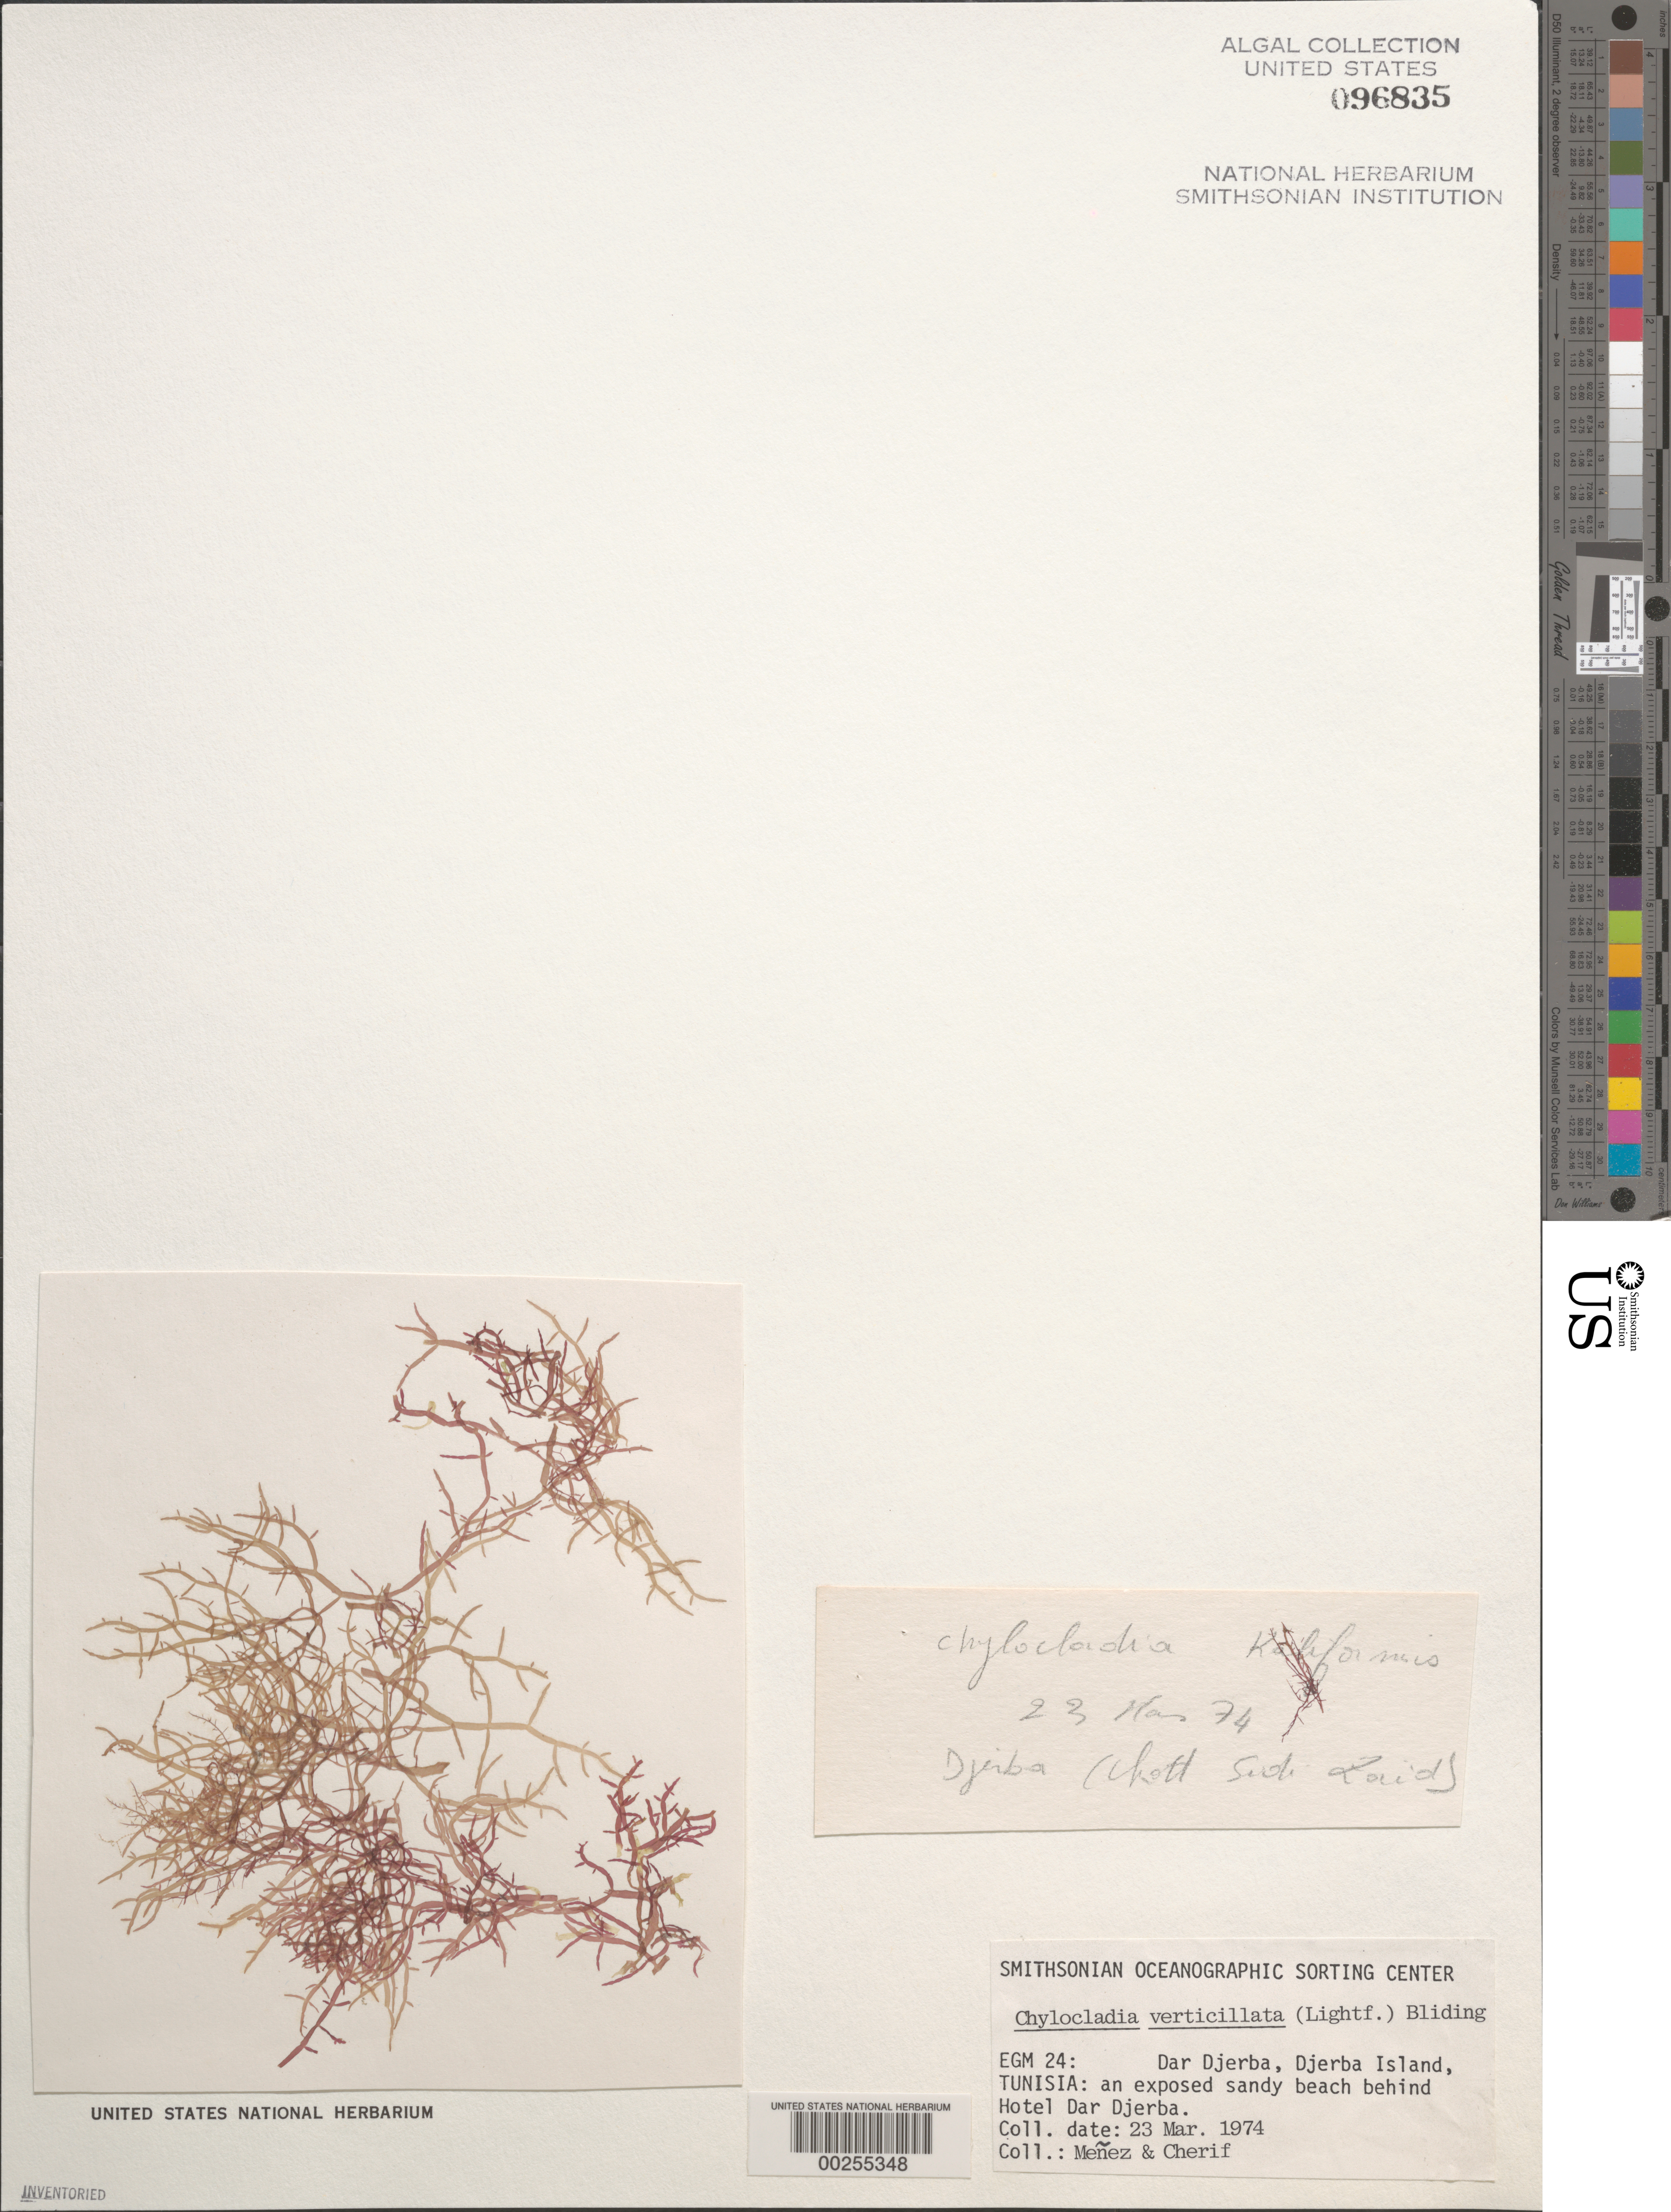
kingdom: Plantae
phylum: Rhodophyta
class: Florideophyceae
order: Rhodymeniales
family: Champiaceae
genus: Chylocladia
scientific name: Chylocladia verticillata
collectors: Meñez & -. Cherif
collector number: EGM 24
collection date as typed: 23 Mar 1974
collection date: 1974-03-23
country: Tunisia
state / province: Medenine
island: Djerba Island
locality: Dar Djerba, behind Hotel Dar Djerba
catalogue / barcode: US 96835